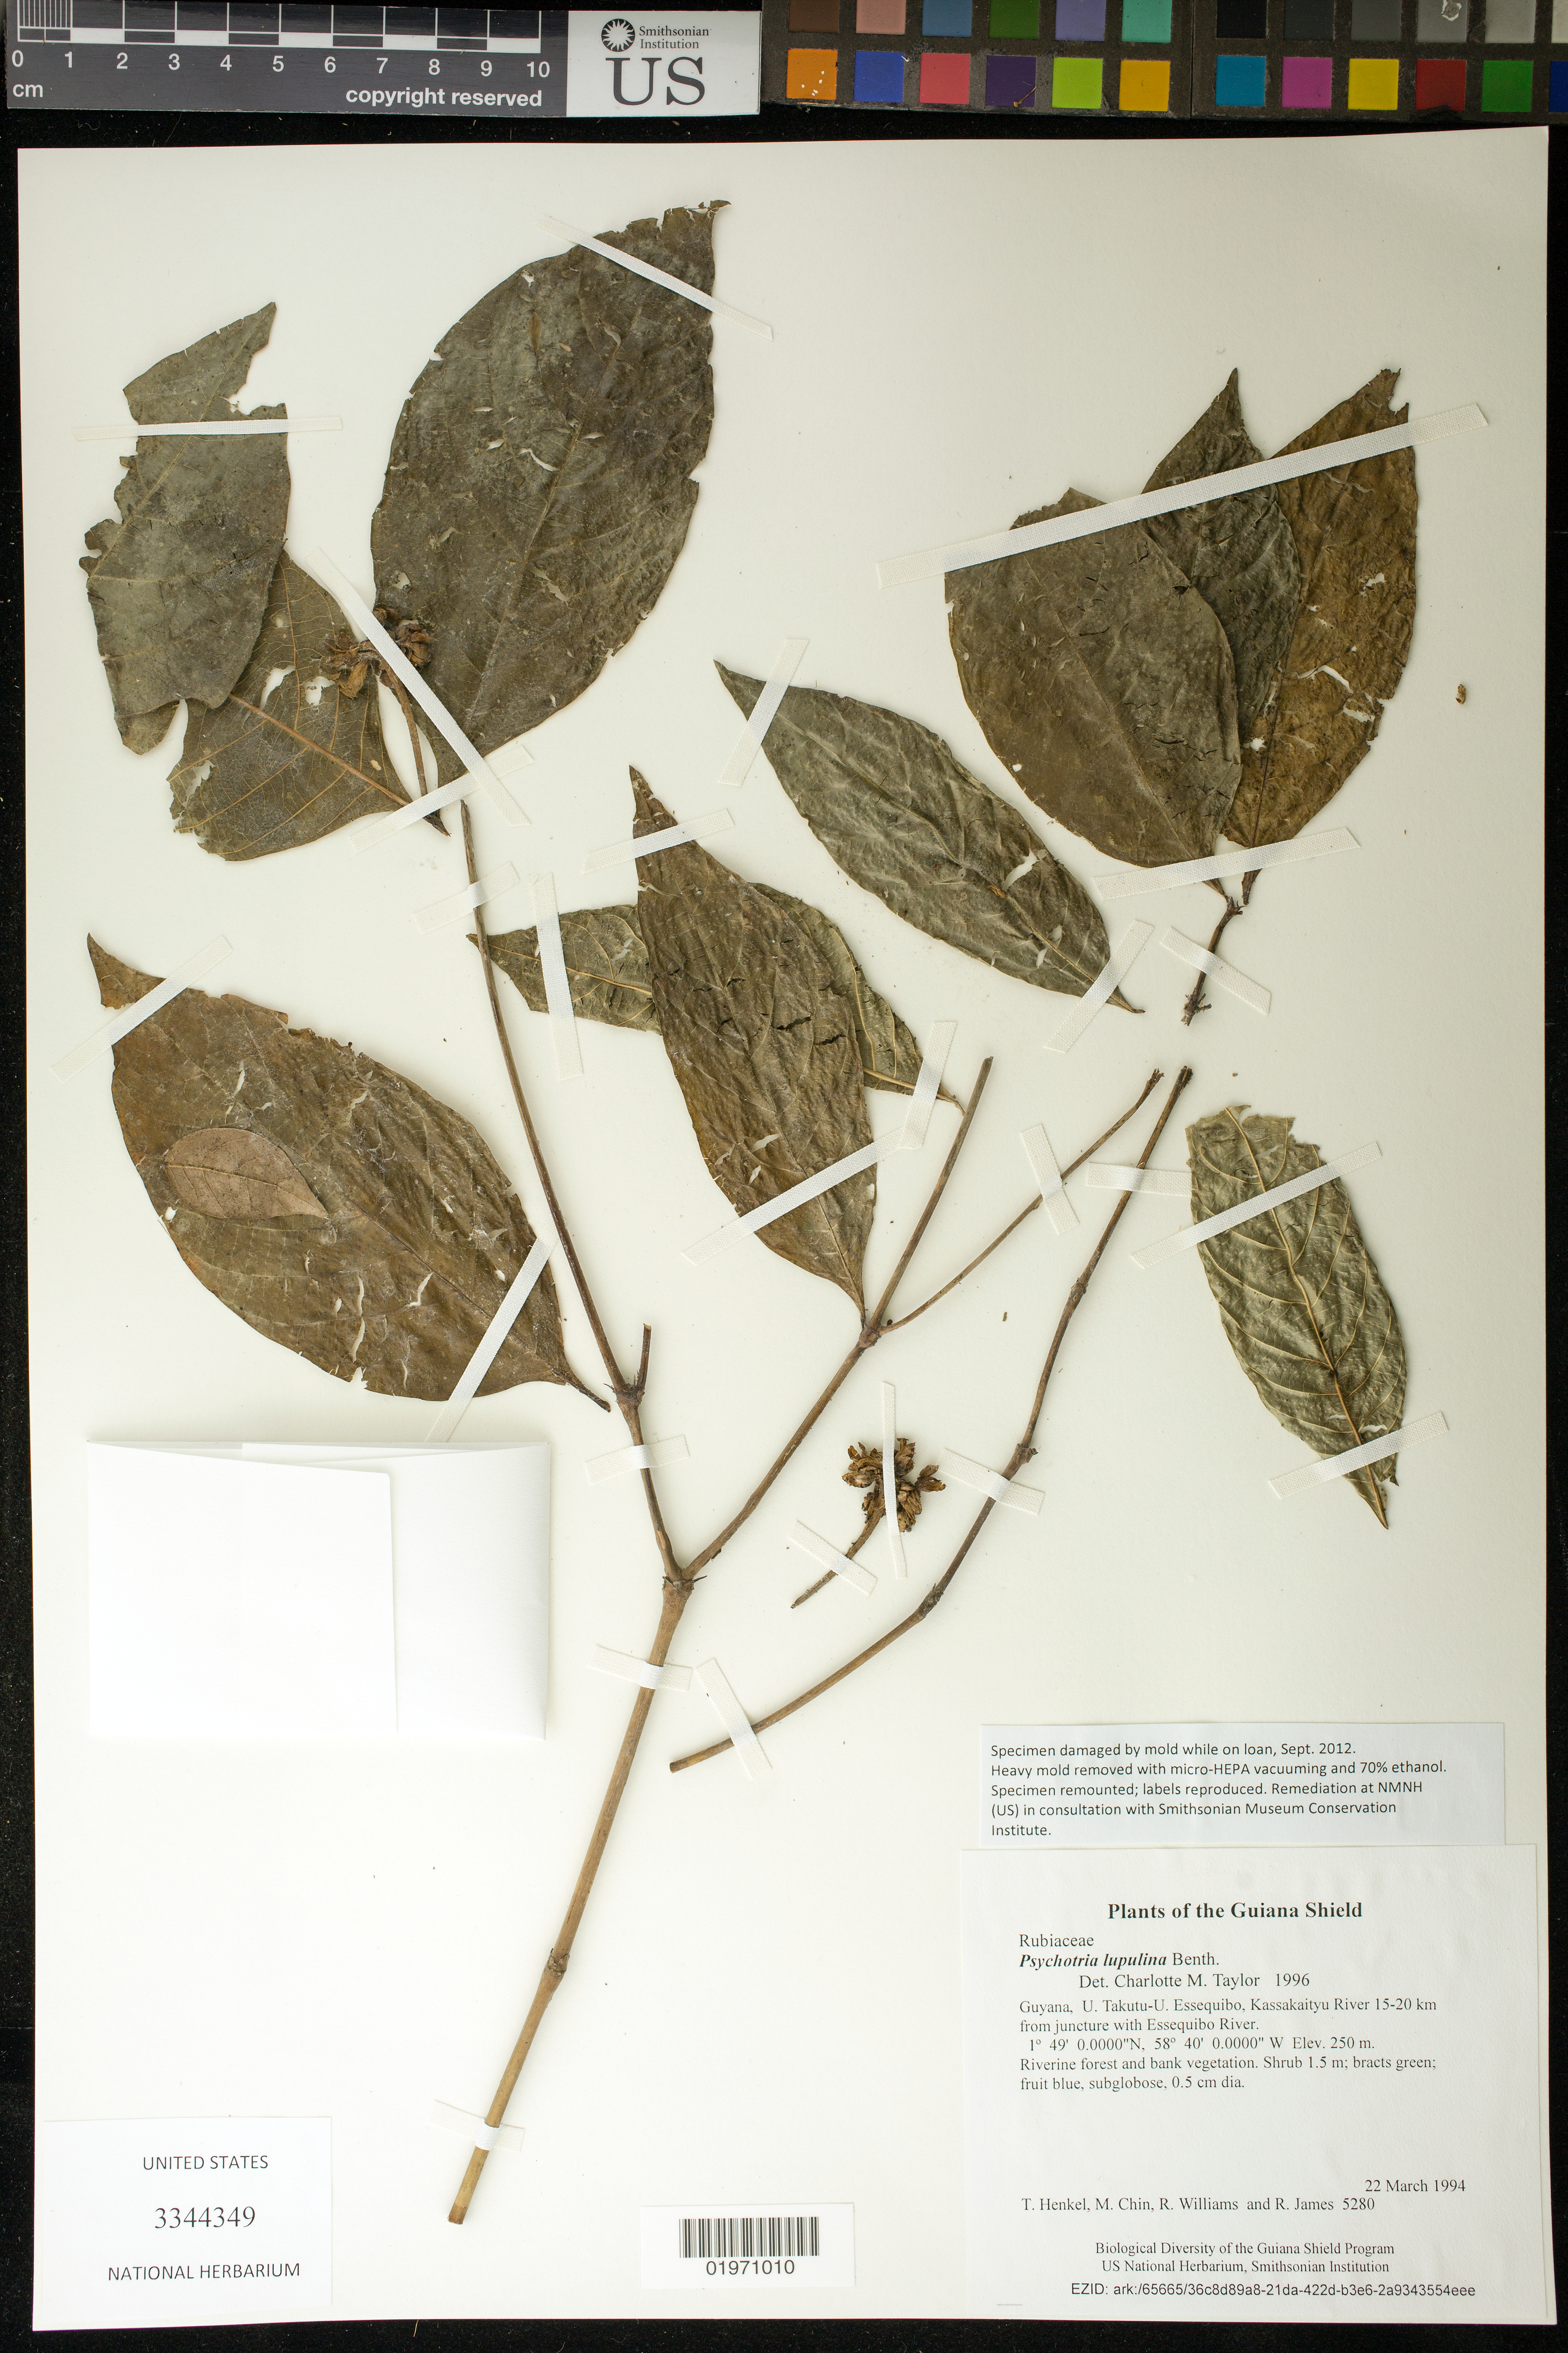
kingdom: Plantae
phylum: Tracheophyta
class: Magnoliopsida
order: Gentianales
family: Rubiaceae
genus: Psychotria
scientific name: Psychotria lupulina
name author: Benth.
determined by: Taylor, Charlotte M.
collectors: T. Henkel, M. Chin, R. Williams & R. James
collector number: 5280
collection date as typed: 22 March 1994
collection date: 1994-03-22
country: Guyana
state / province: U. Takutu-U. Essequibo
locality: Kassakaityu River 15-20 km from juncture with Essequibo River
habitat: Riverine forest and bank vegetation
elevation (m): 250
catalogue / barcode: US 3344349